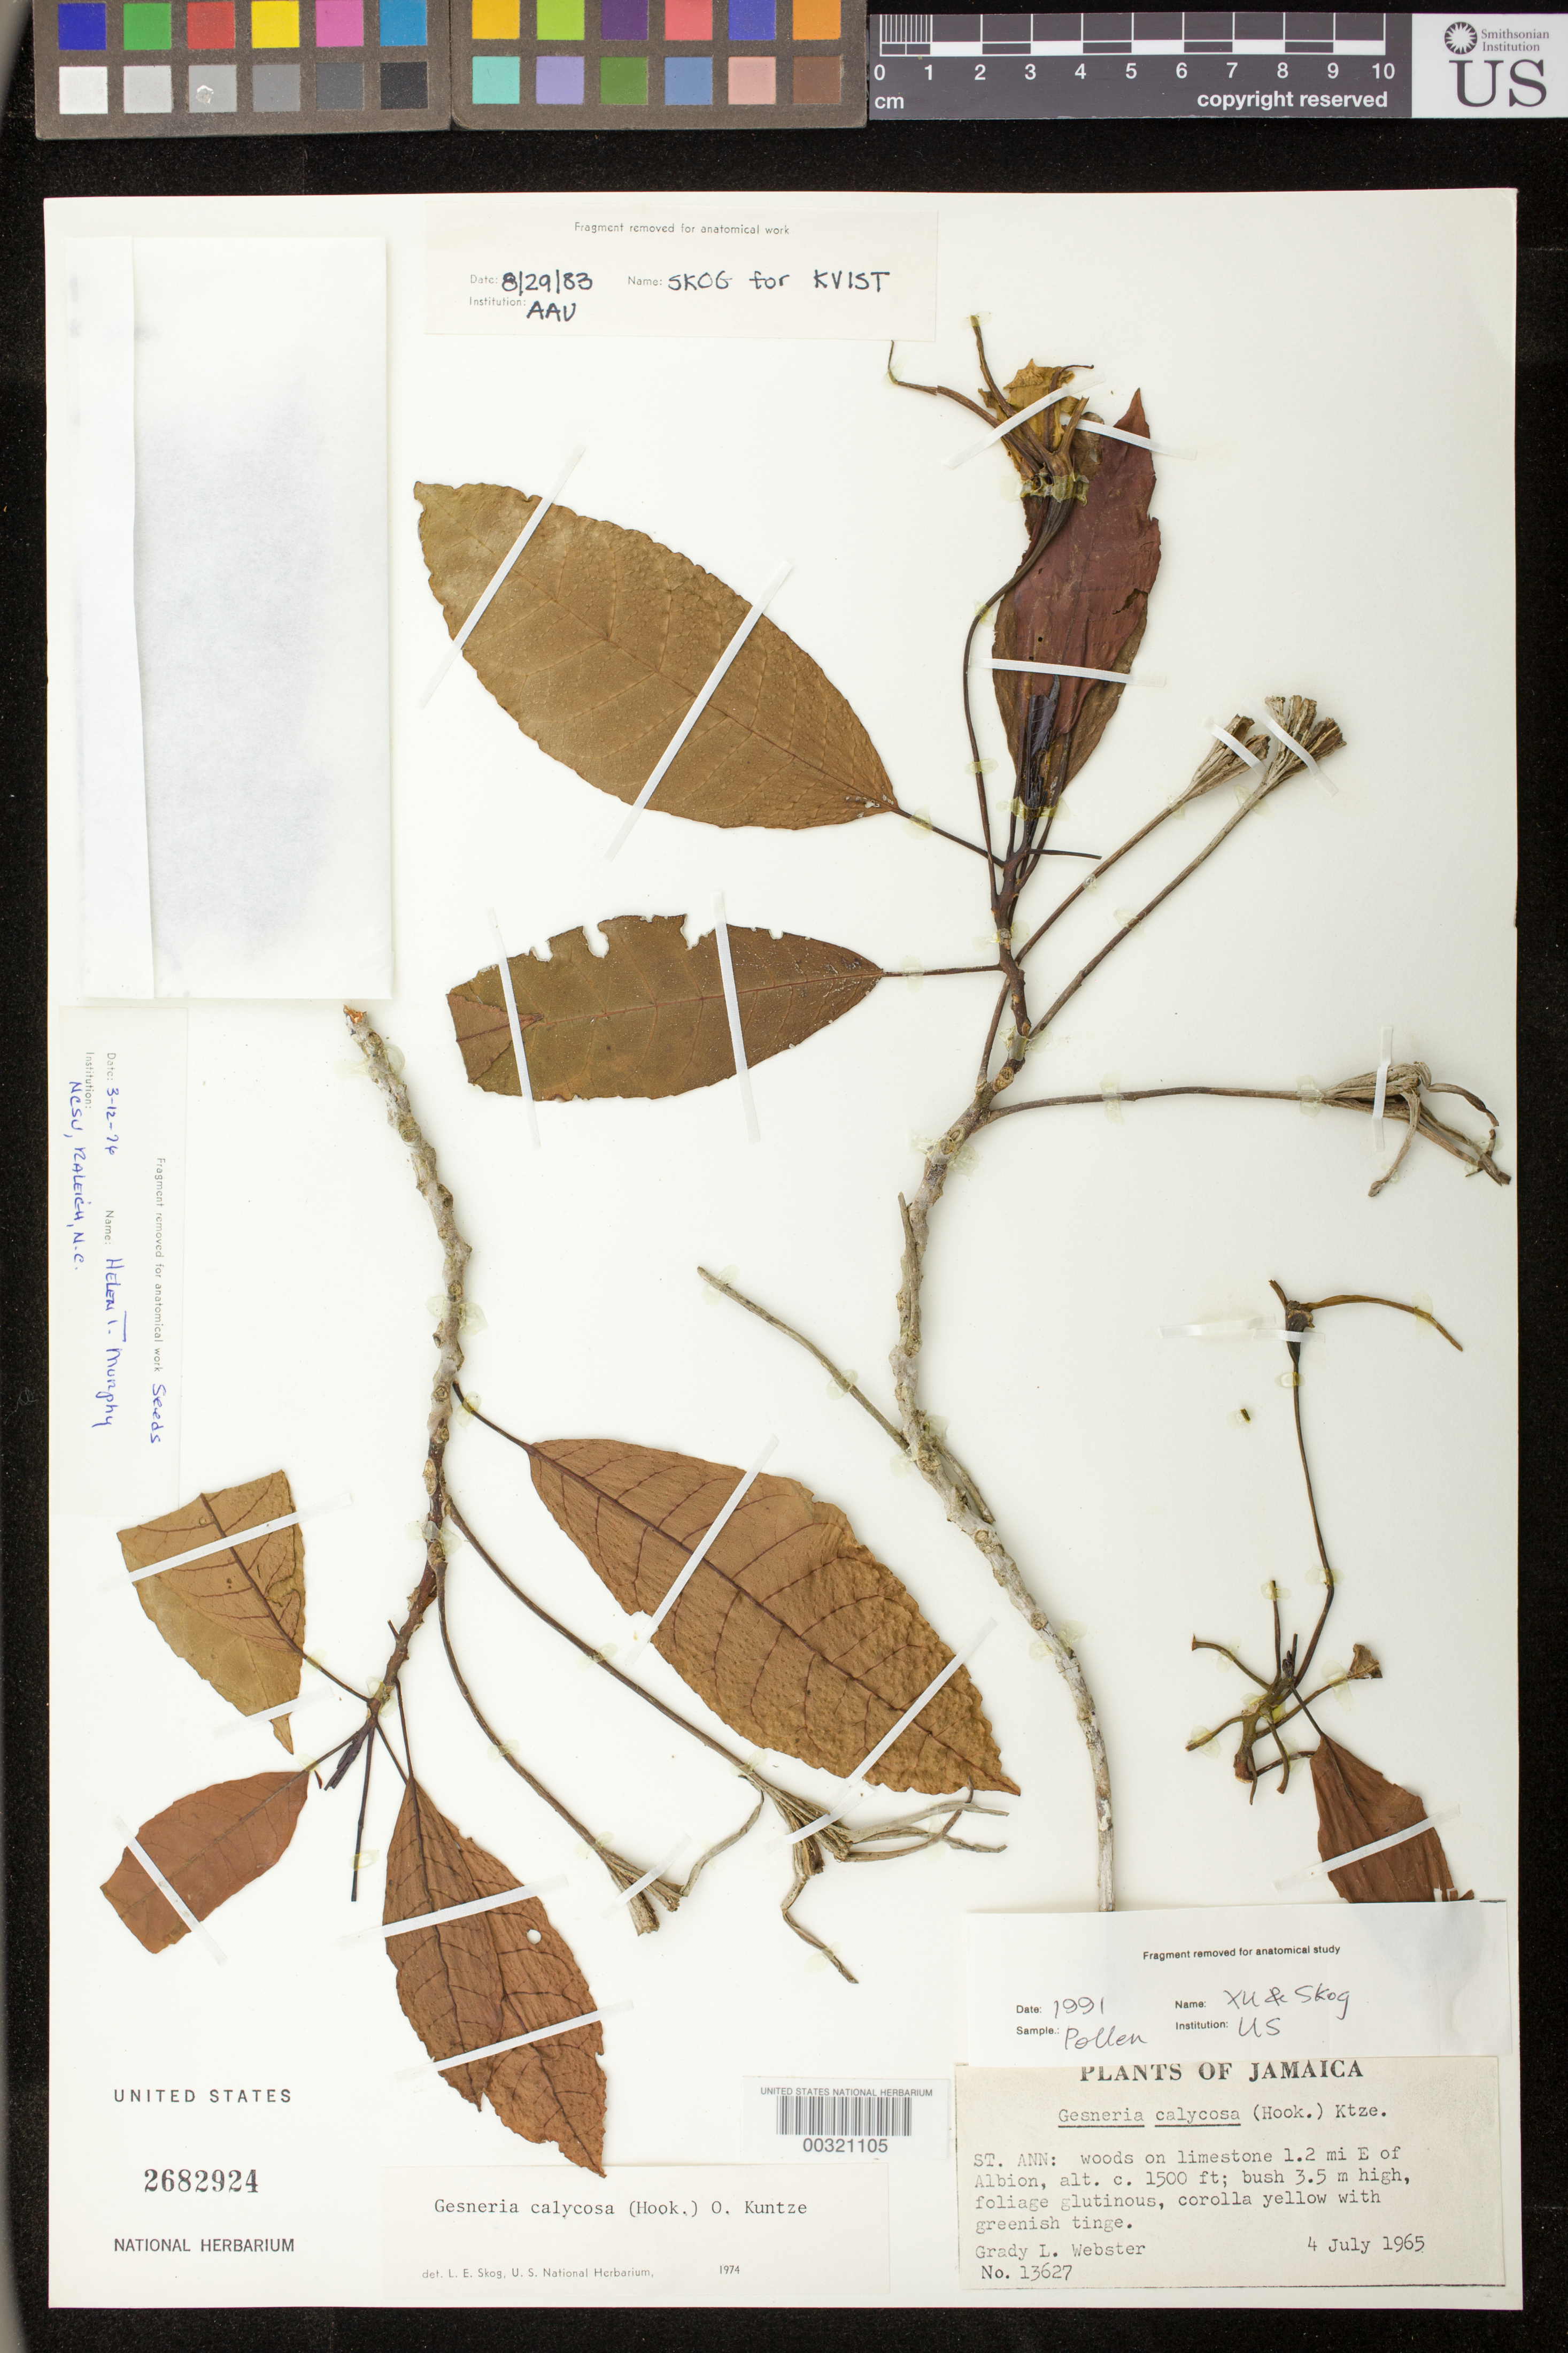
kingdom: Plantae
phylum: Tracheophyta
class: Magnoliopsida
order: Lamiales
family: Gesneriaceae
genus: Gesneria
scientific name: Gesneria calycosa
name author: (Hook.) Kuntze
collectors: G. L. Webster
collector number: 13627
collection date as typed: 04 Jul 1965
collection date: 1965-07-04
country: Jamaica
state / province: Saint Ann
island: Jamaica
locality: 1.2 mi E of Albion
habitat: Woods on limestone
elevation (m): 457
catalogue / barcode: US 2682924